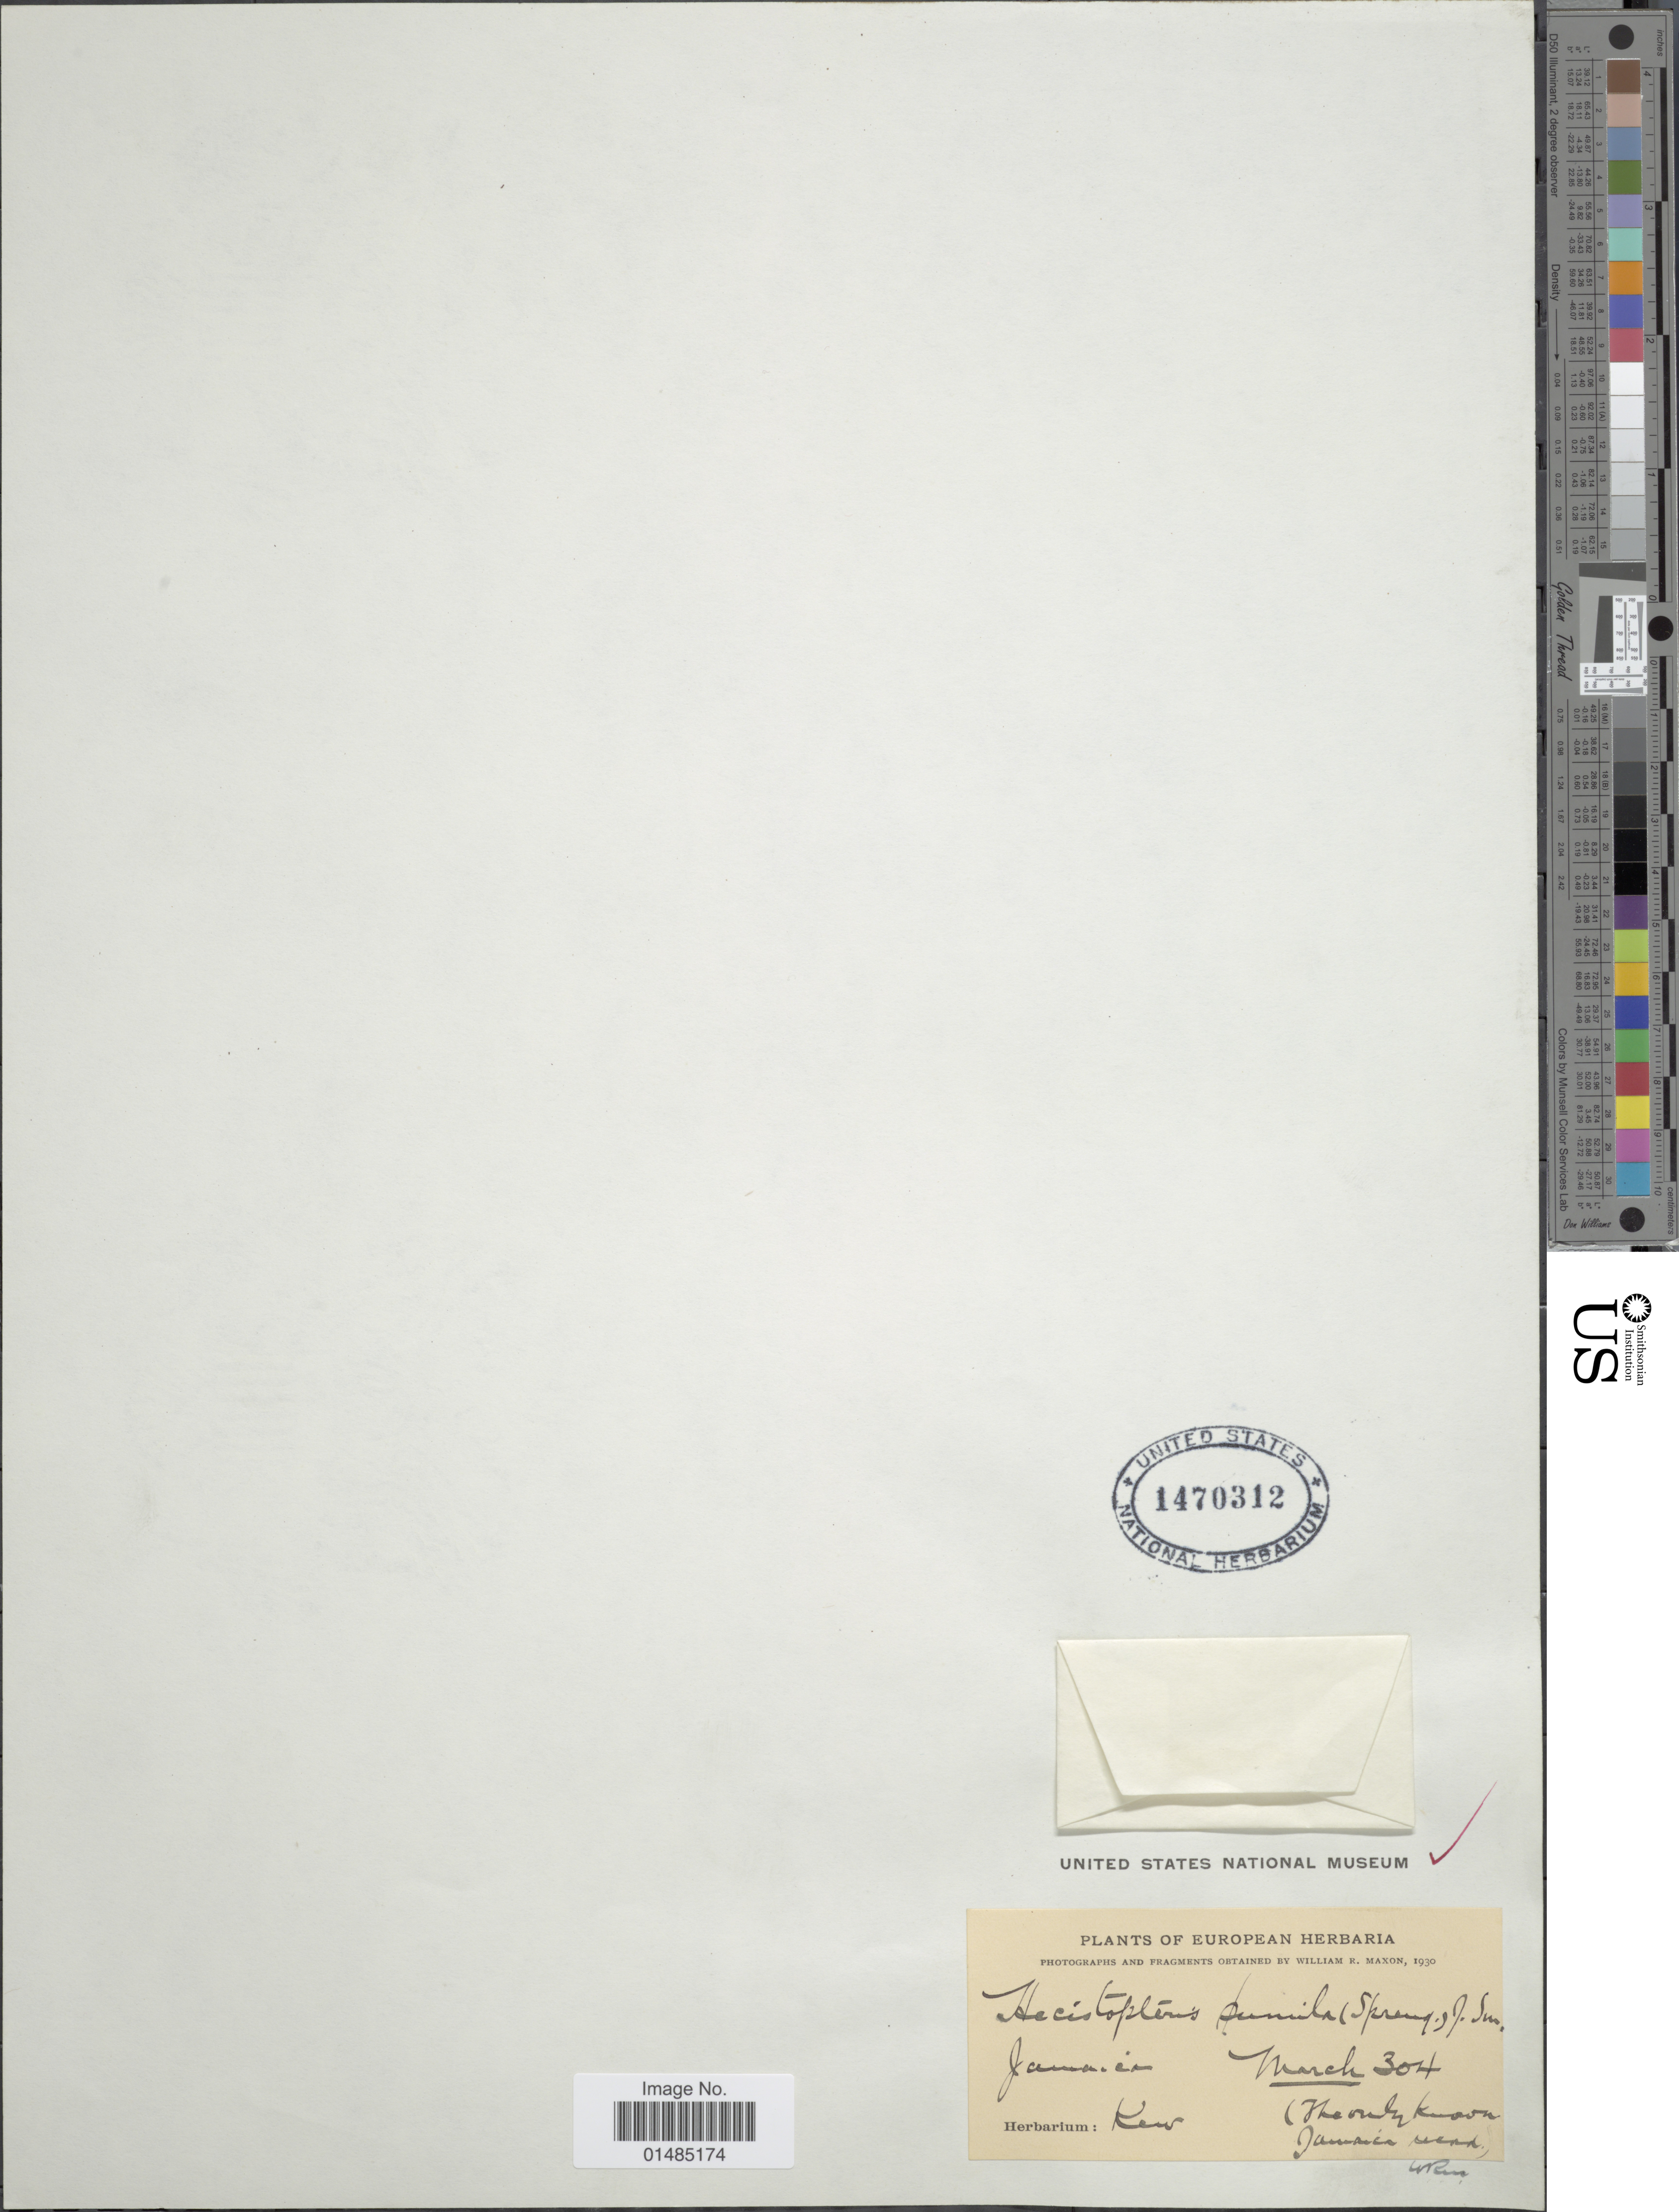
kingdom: Plantae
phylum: Tracheophyta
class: Polypodiopsida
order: Polypodiales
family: Pteridaceae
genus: Hecistopteris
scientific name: Hecistopteris pumila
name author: Christ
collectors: W. R. Maxon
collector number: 304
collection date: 1930-03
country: Jamaica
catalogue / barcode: US 1470312